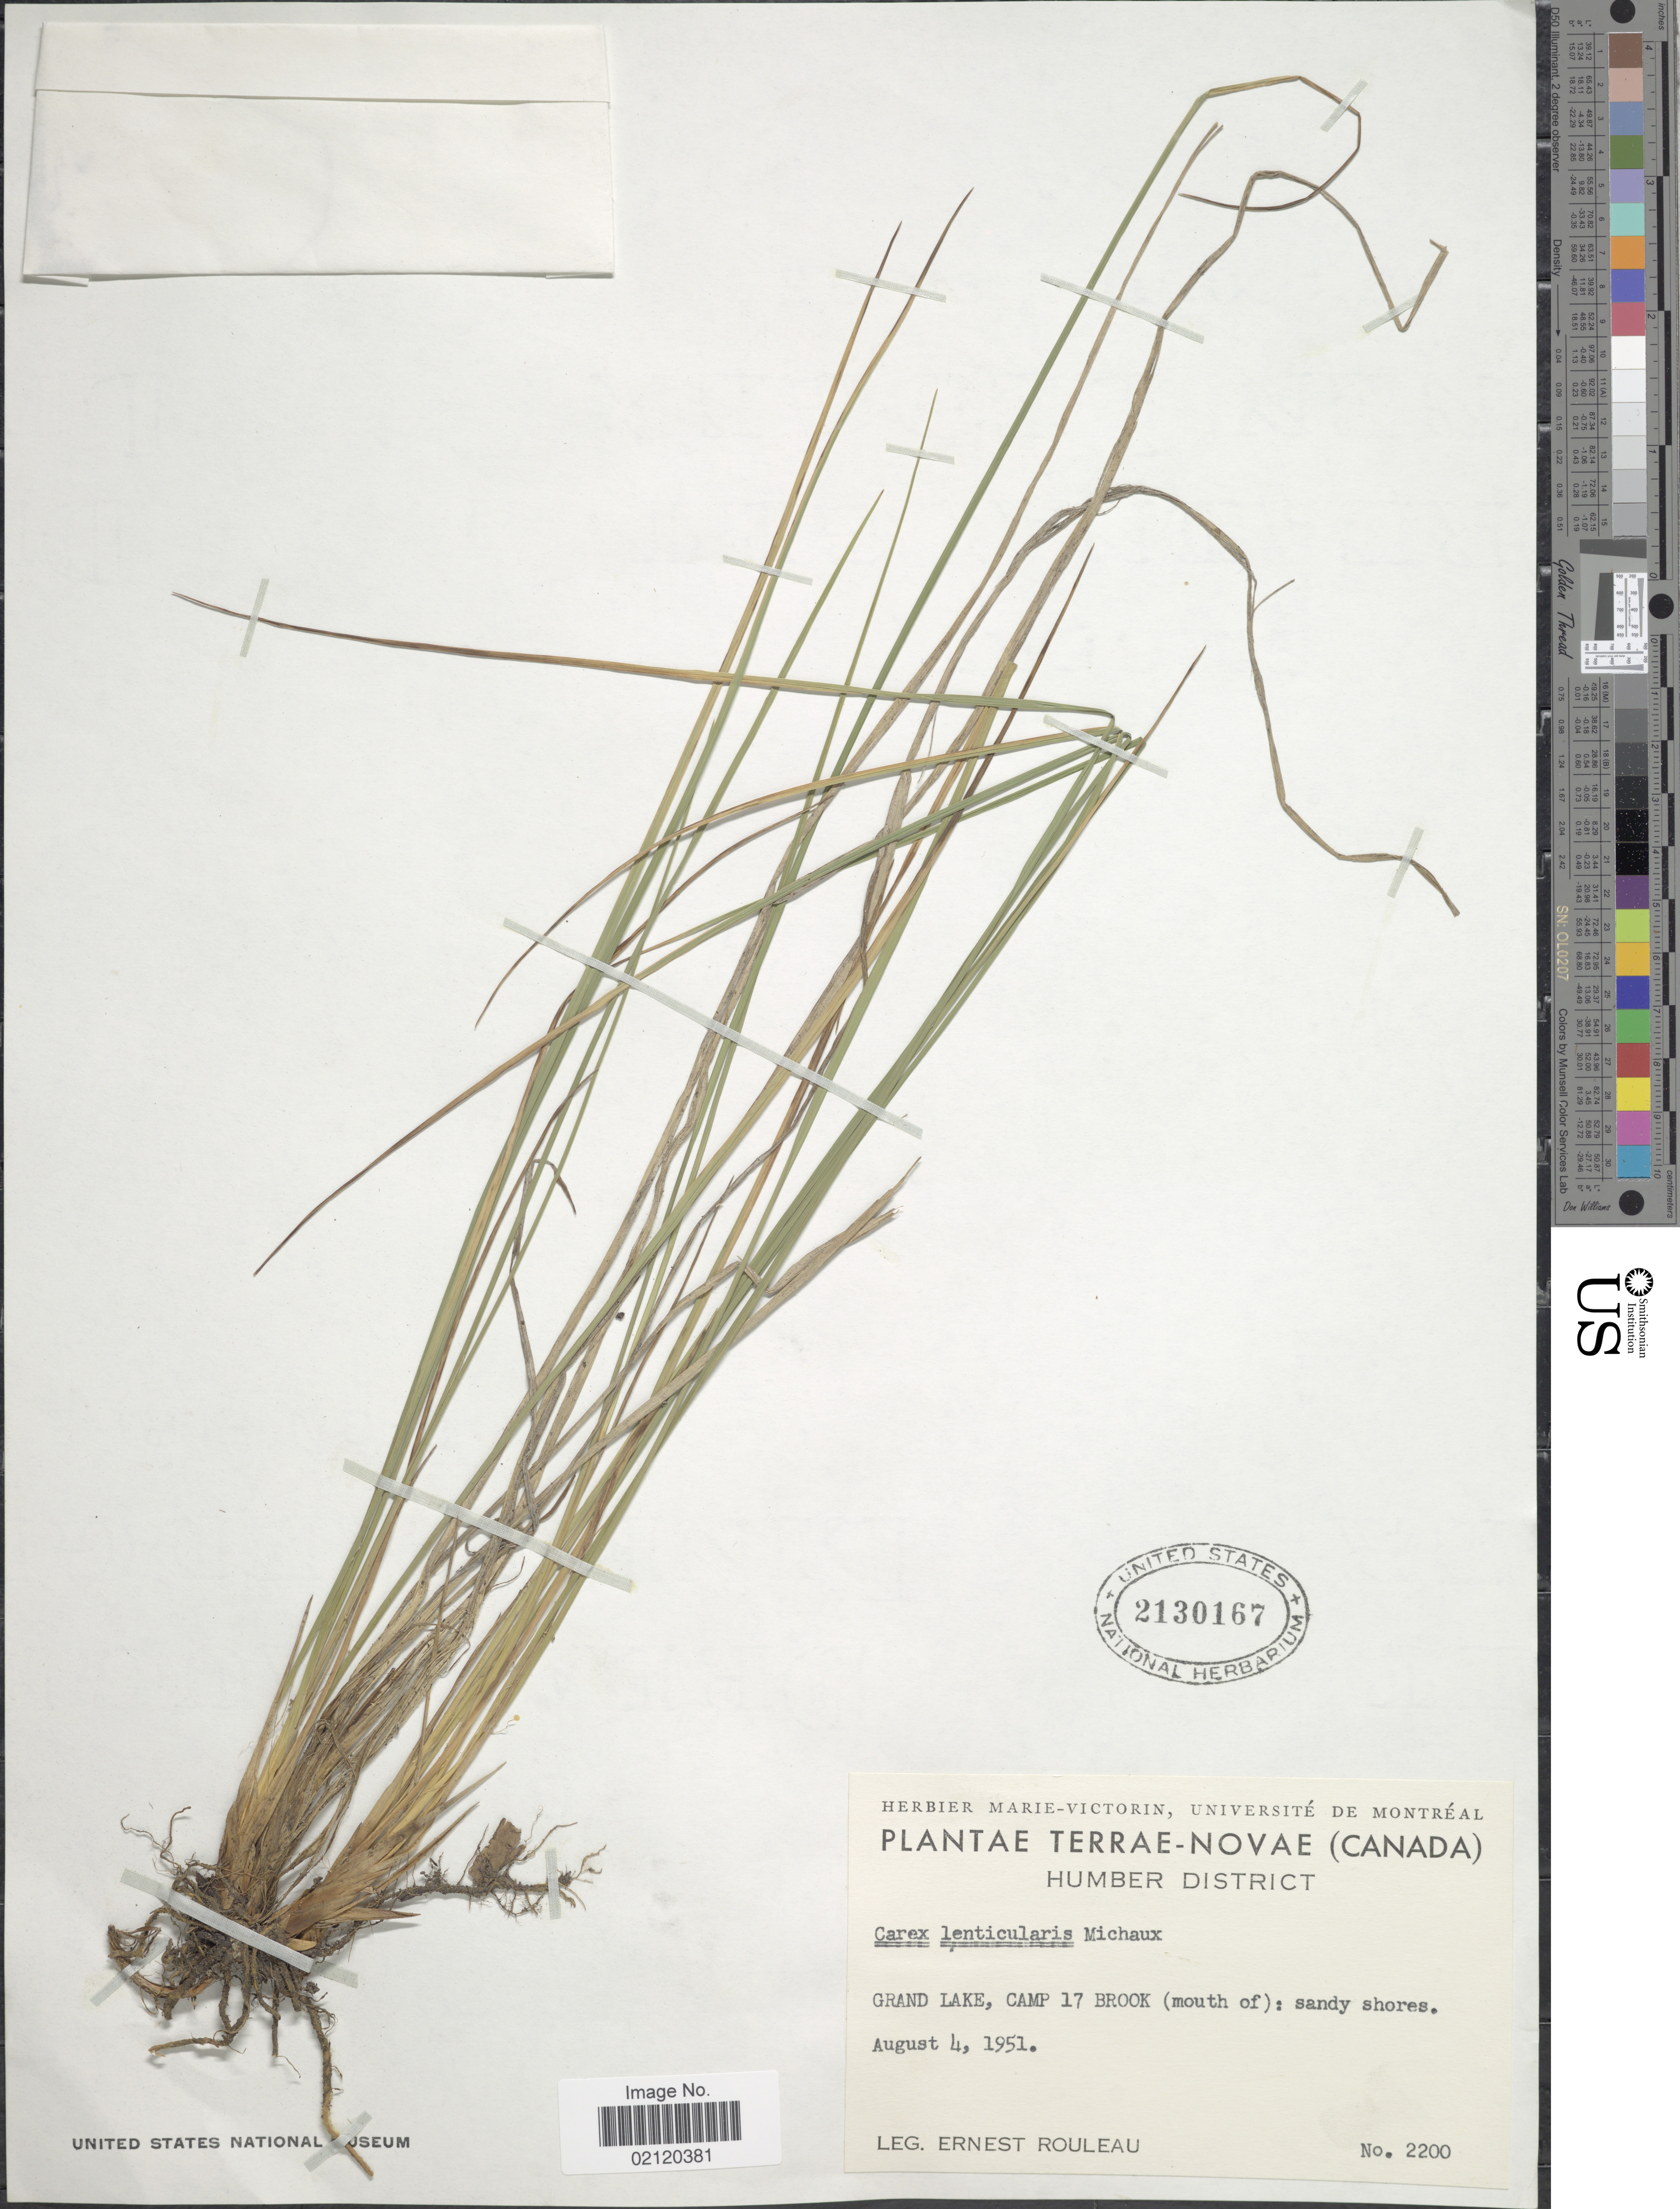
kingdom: Plantae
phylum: Tracheophyta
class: Liliopsida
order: Poales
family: Cyperaceae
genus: Carex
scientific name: Carex lenticularis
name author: Michx.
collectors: E. Rouleau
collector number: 2200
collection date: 1951-08-04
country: Canada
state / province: Newfoundland and Labrador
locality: Terrae-Novae, Humber District, Grand Lake, Camp 17 Brook (mouth of)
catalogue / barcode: US 2130167